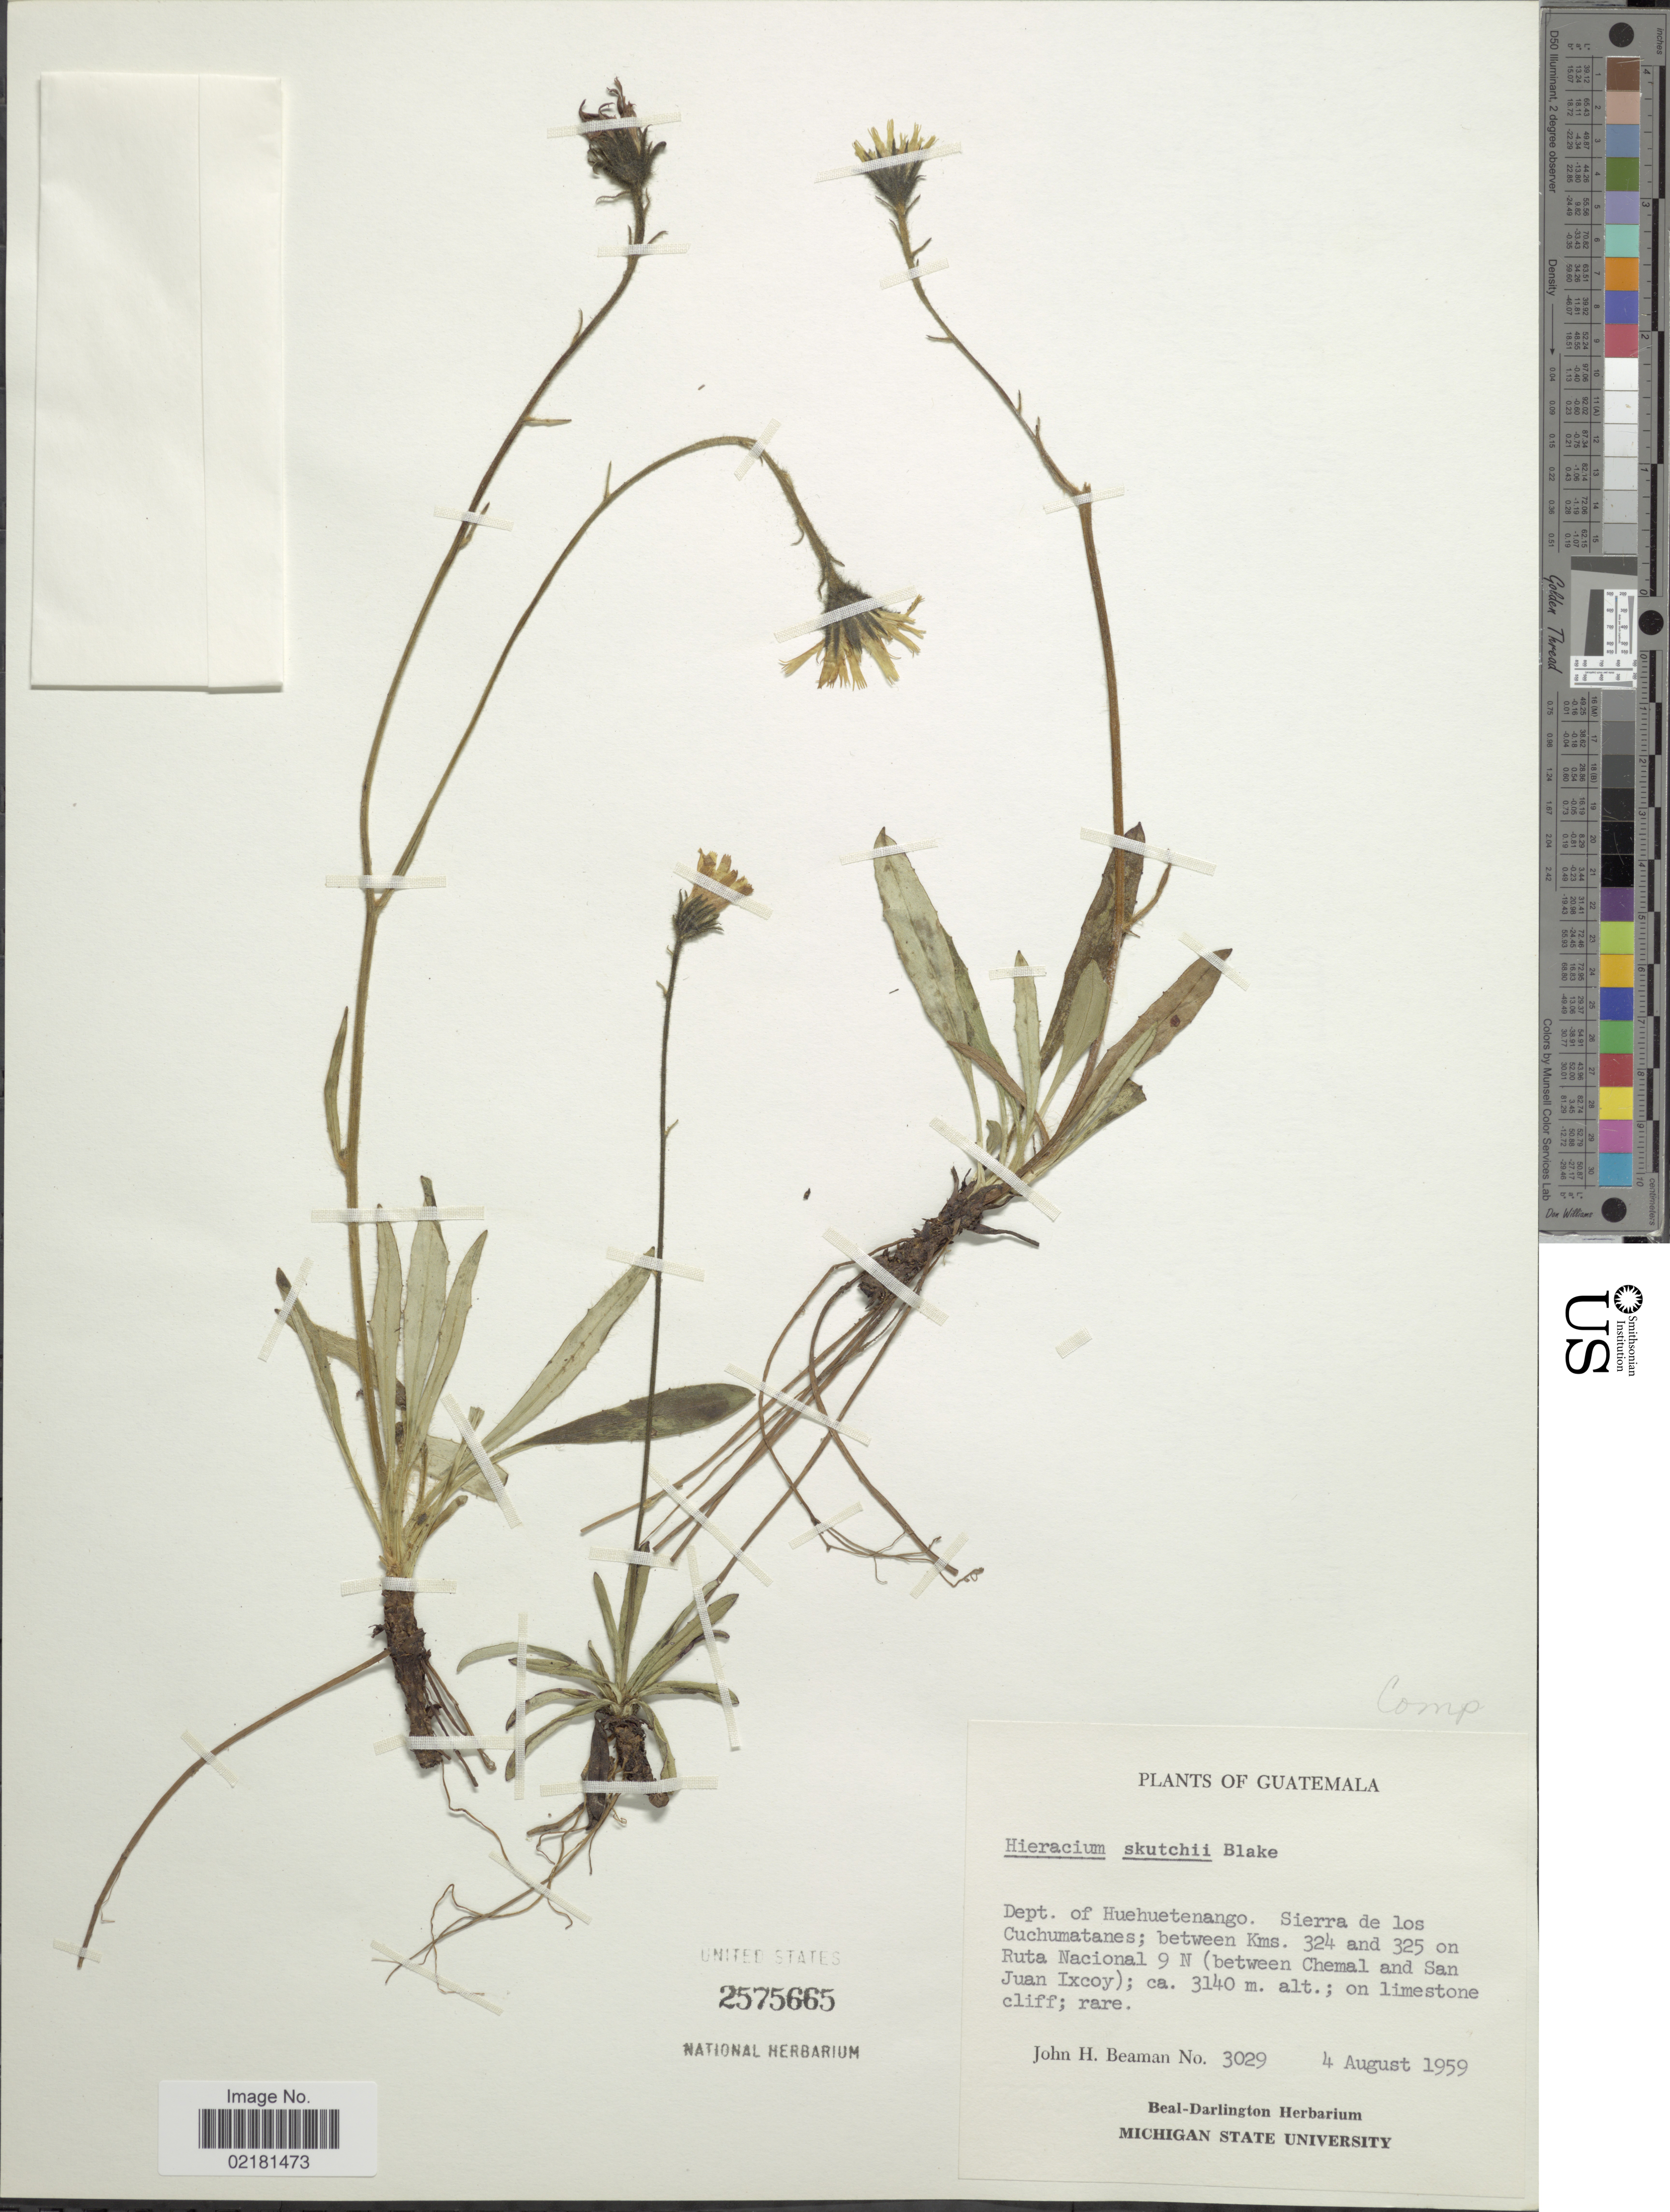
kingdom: Plantae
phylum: Tracheophyta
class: Magnoliopsida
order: Asterales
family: Asteraceae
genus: Hieracium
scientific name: Hieracium skutchii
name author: S.F. Blake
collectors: J. H. Beaman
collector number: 3029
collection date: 1959-08-04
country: Guatemala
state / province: Huehuetenango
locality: Sierra de los Cuchumatanes; between Kms. 324 and 325 on Ruta Nacional 9 N (between Chemal and San Juan Ixcoy).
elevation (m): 3140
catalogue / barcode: US 2575665